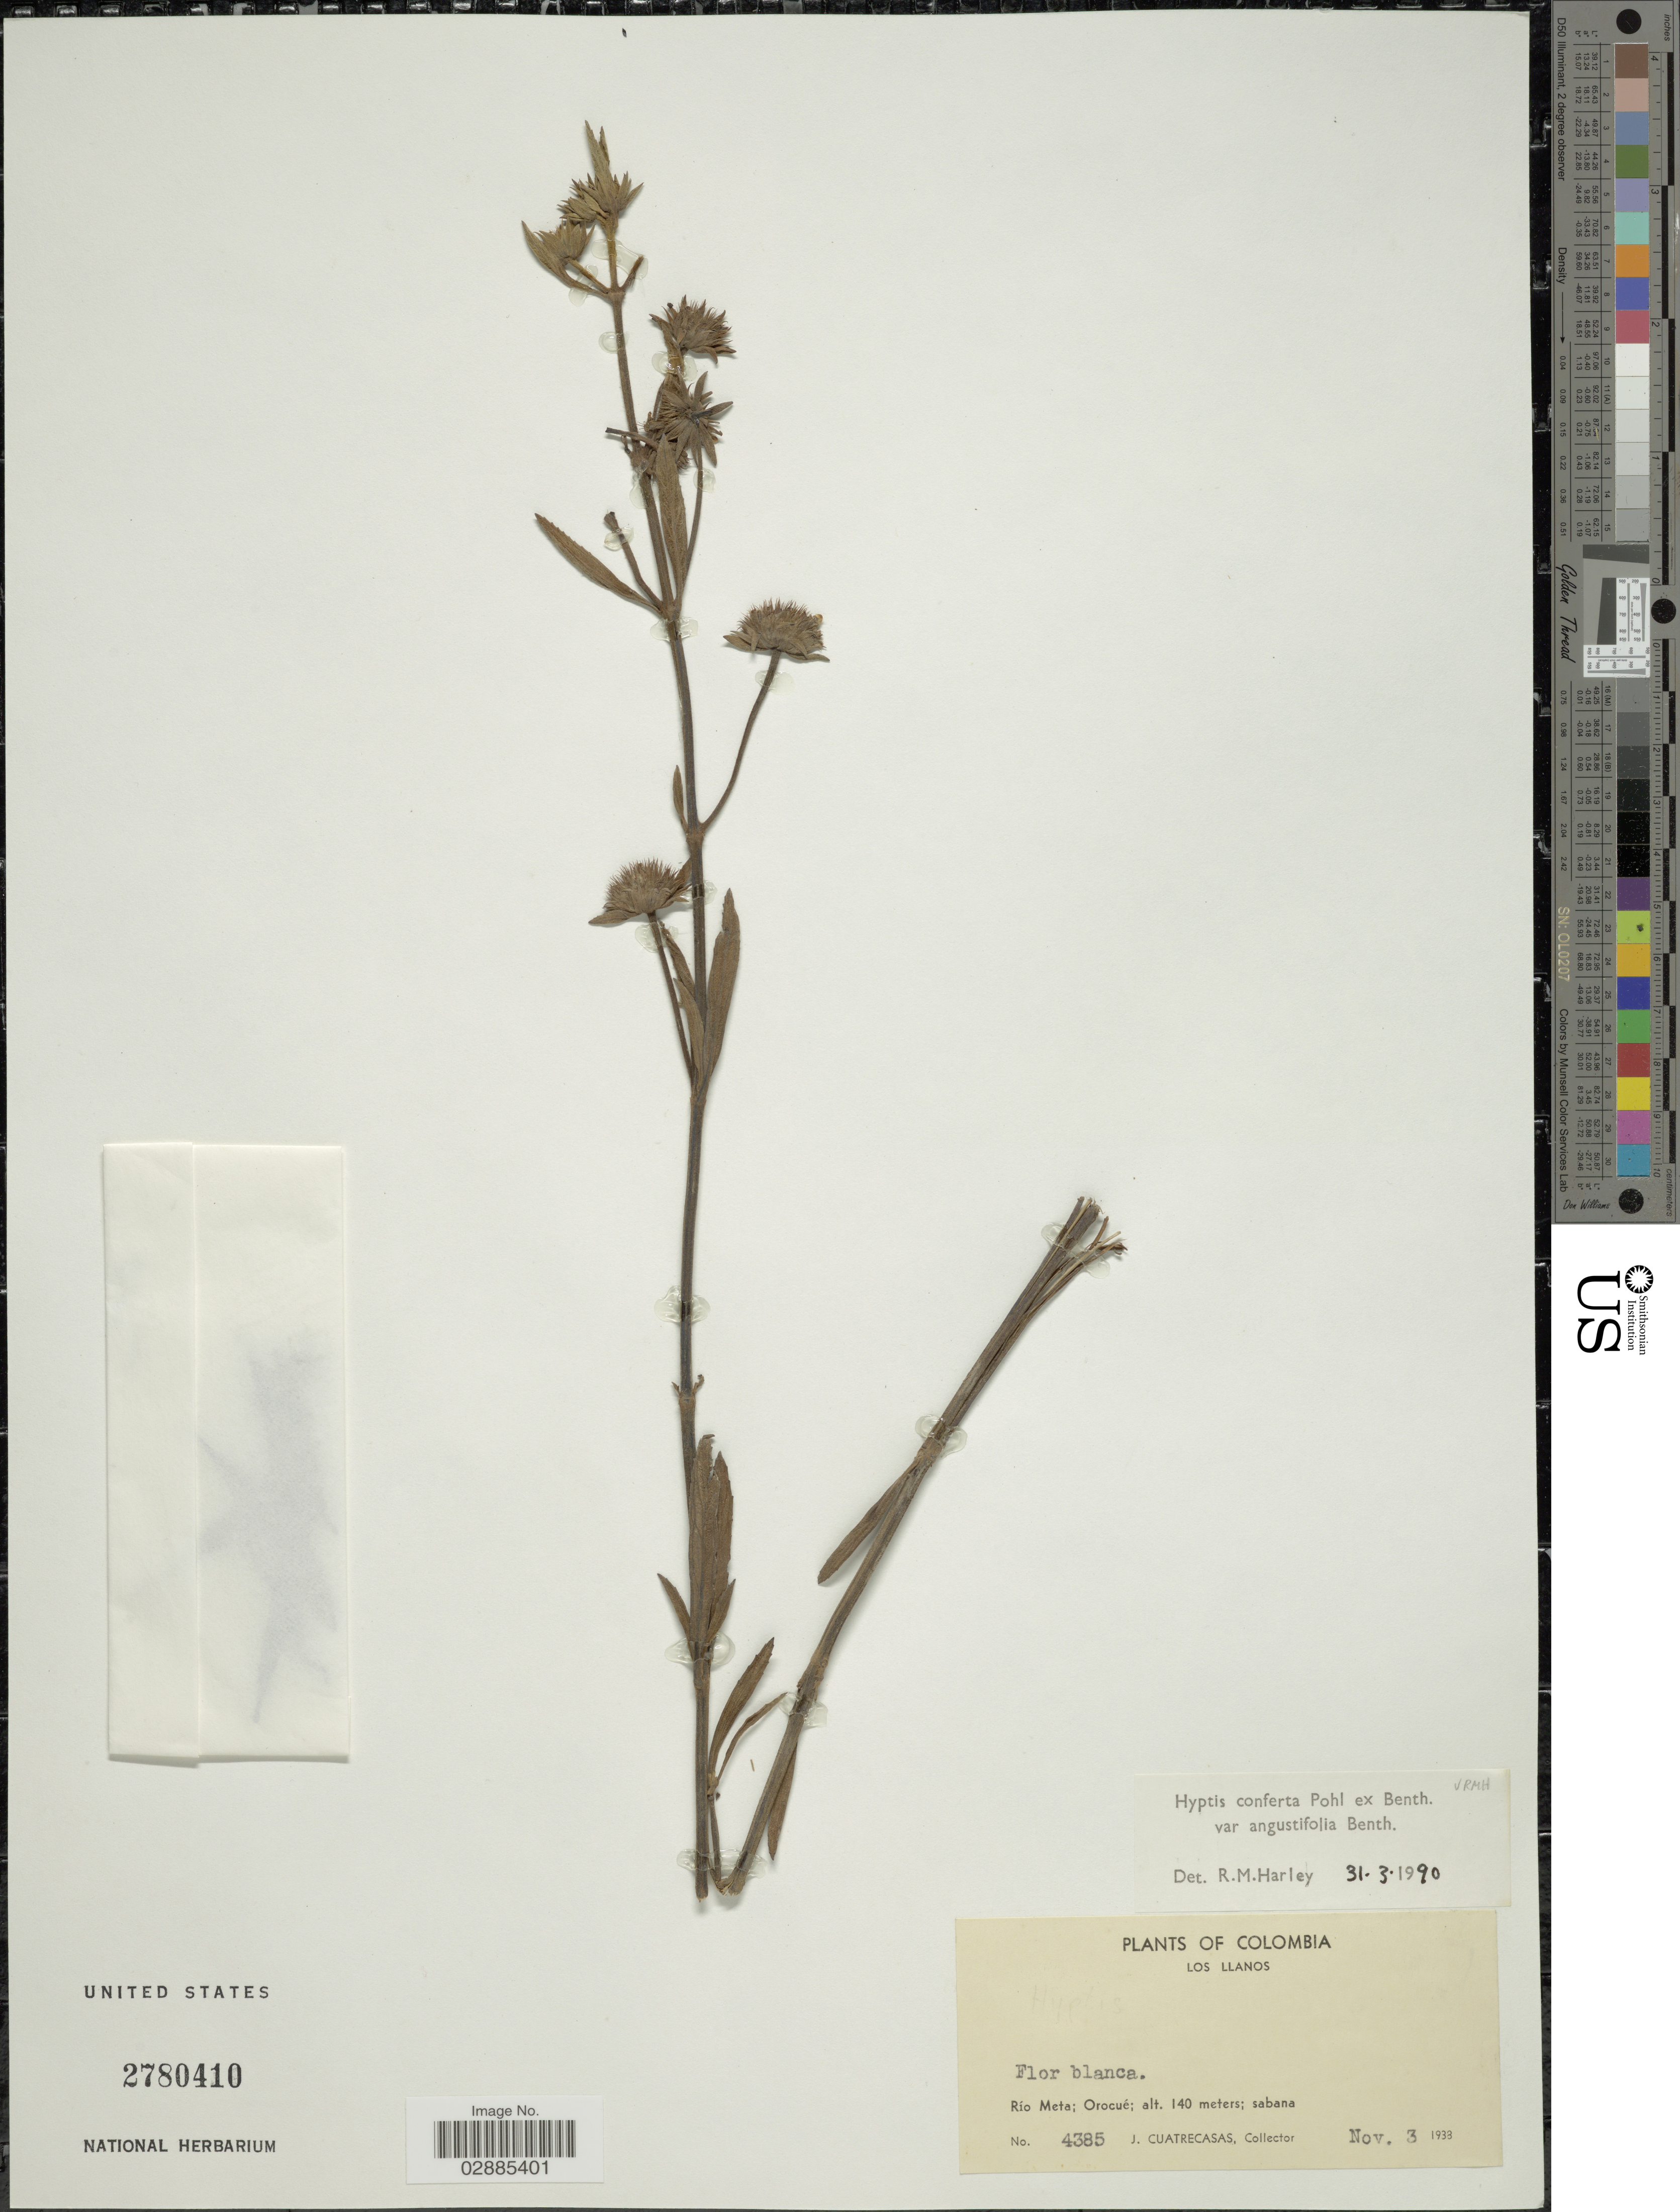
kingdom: Plantae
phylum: Tracheophyta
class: Magnoliopsida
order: Lamiales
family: Lamiaceae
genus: Hyptis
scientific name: Hyptis conferta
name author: Pohl ex Benth.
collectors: J. Cuatrecasas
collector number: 4385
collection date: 1933-11-03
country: Colombia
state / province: Meta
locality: Los Llanos. Río Meta; Orocué.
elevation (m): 140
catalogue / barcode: US 2780410